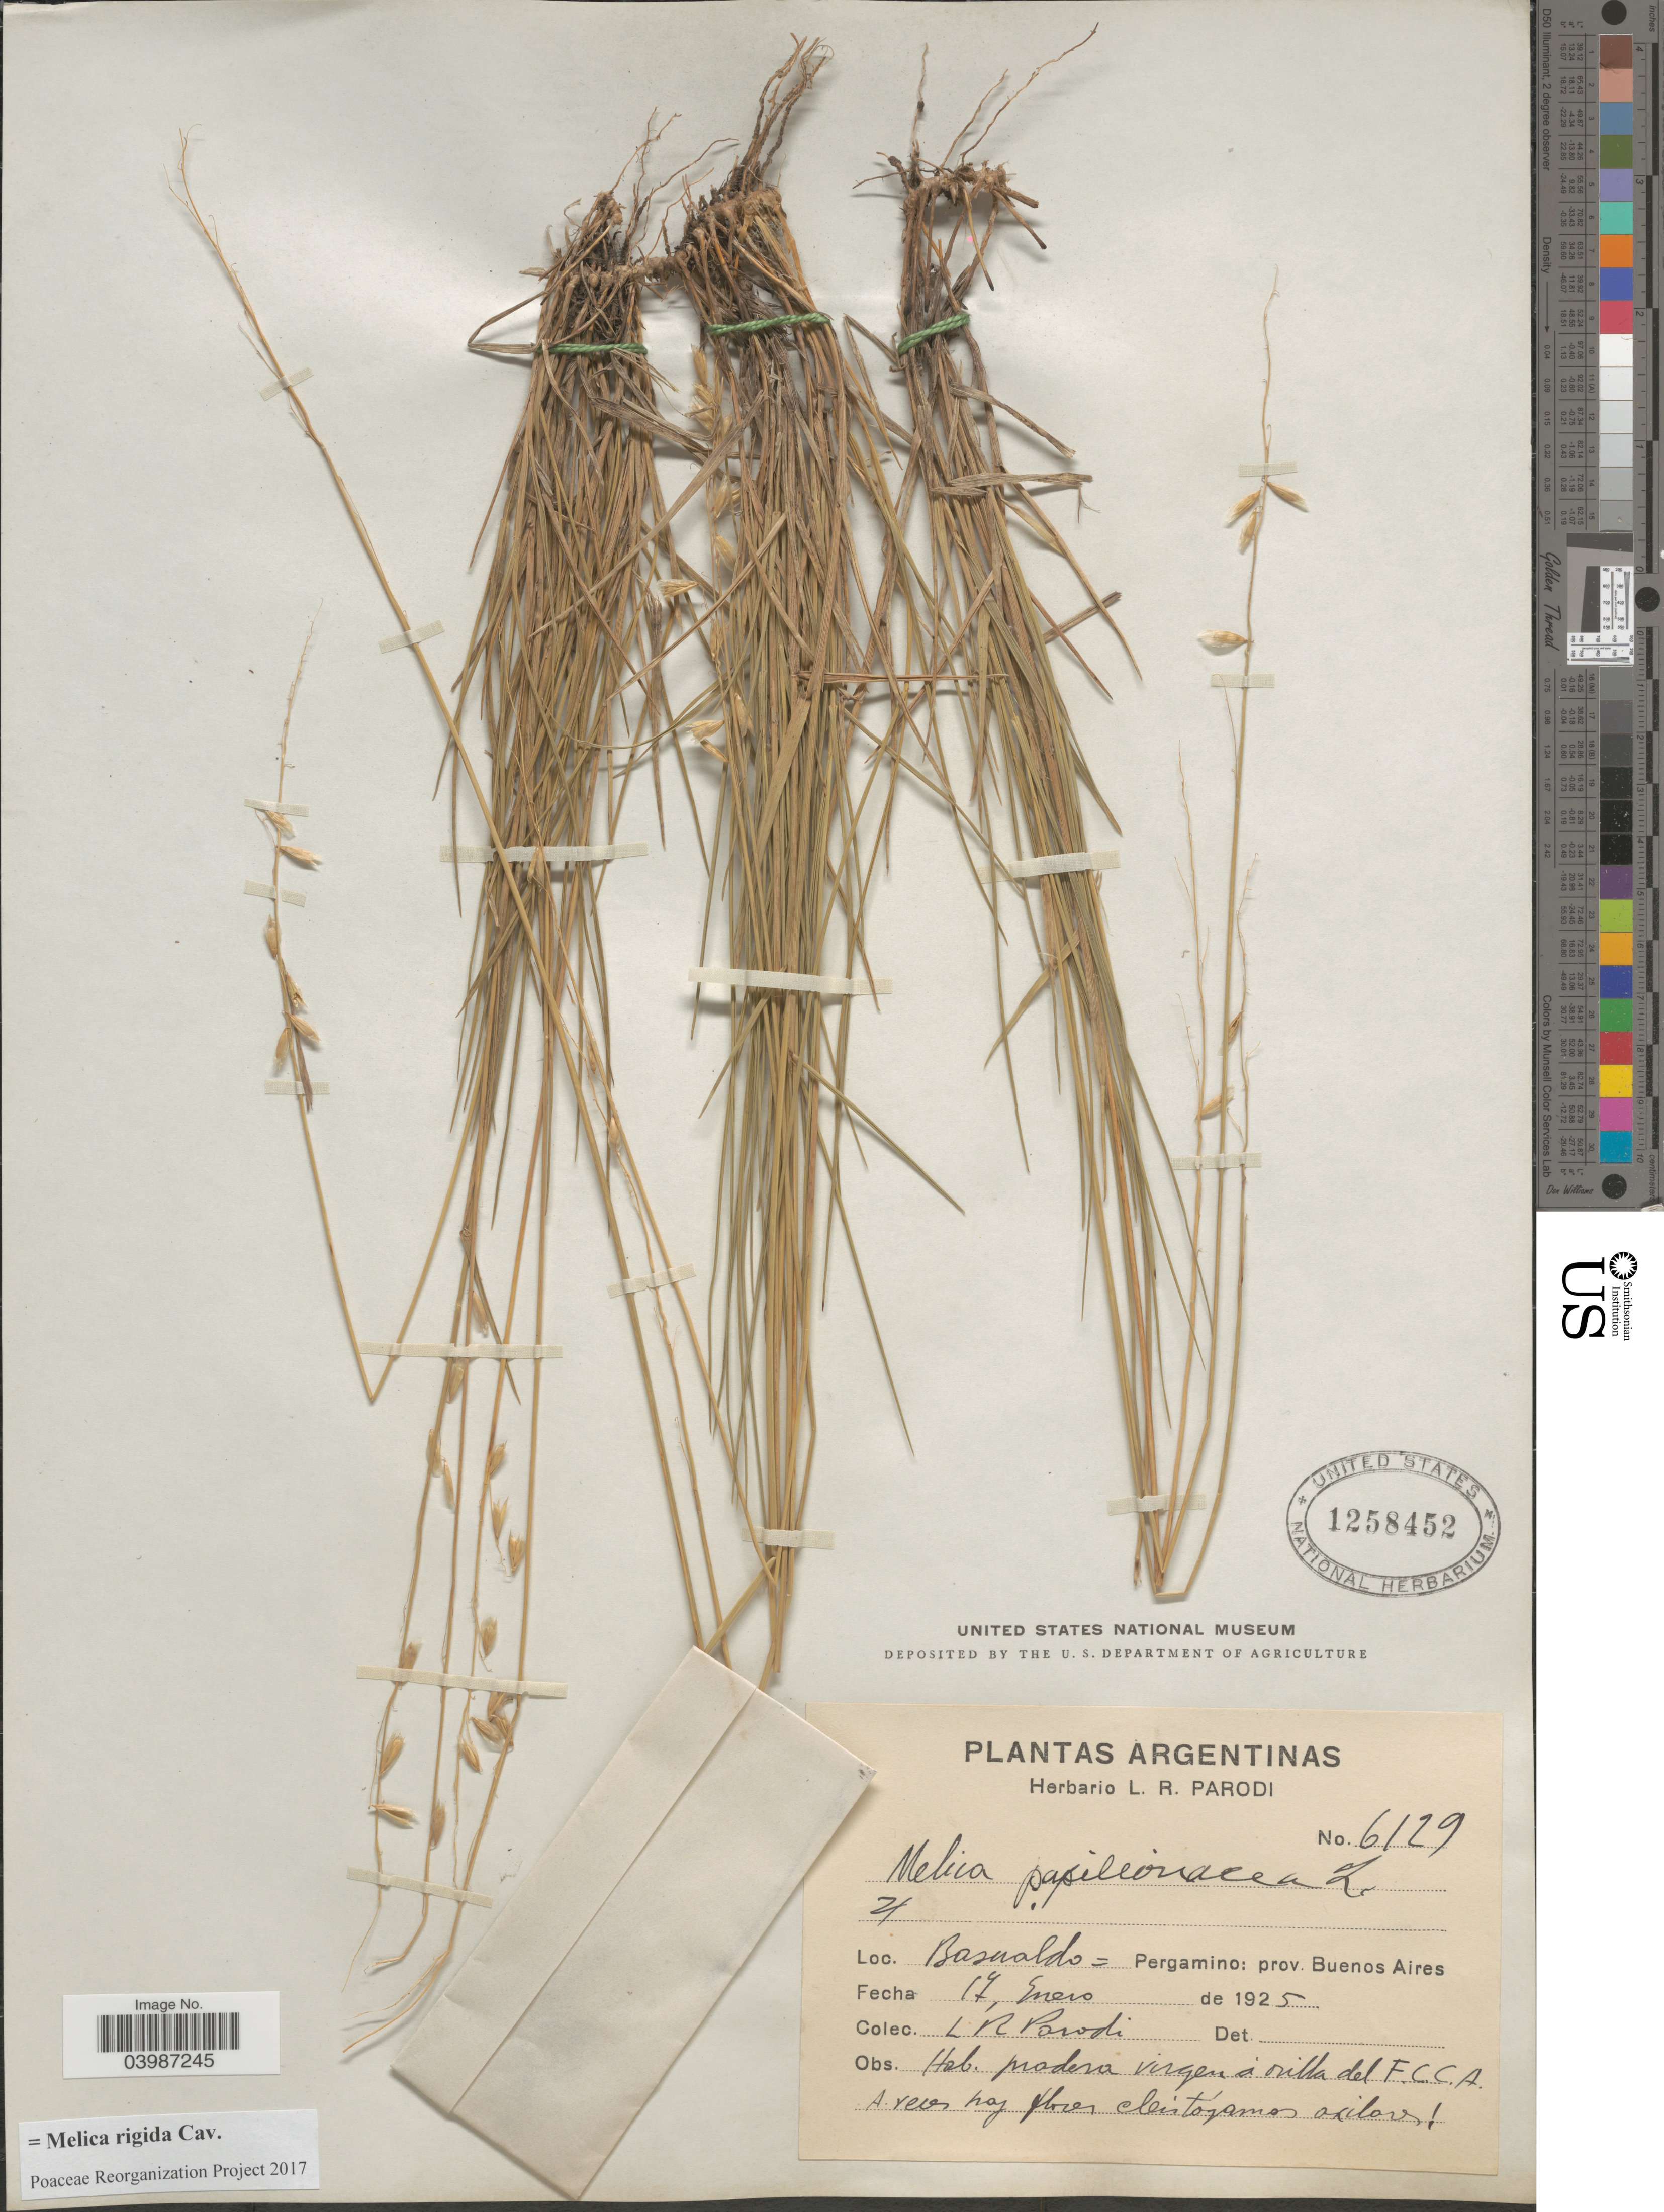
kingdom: Plantae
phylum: Tracheophyta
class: Liliopsida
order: Poales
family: Poaceae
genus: Melica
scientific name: Melica rigida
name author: Cav.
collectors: L. R. Parodi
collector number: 6129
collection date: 1925-01-17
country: Argentina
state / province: Buenos Aires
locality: Basnaldo = Pergamino. Virgen à orilla del F.C.C.A.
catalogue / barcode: US 1258452